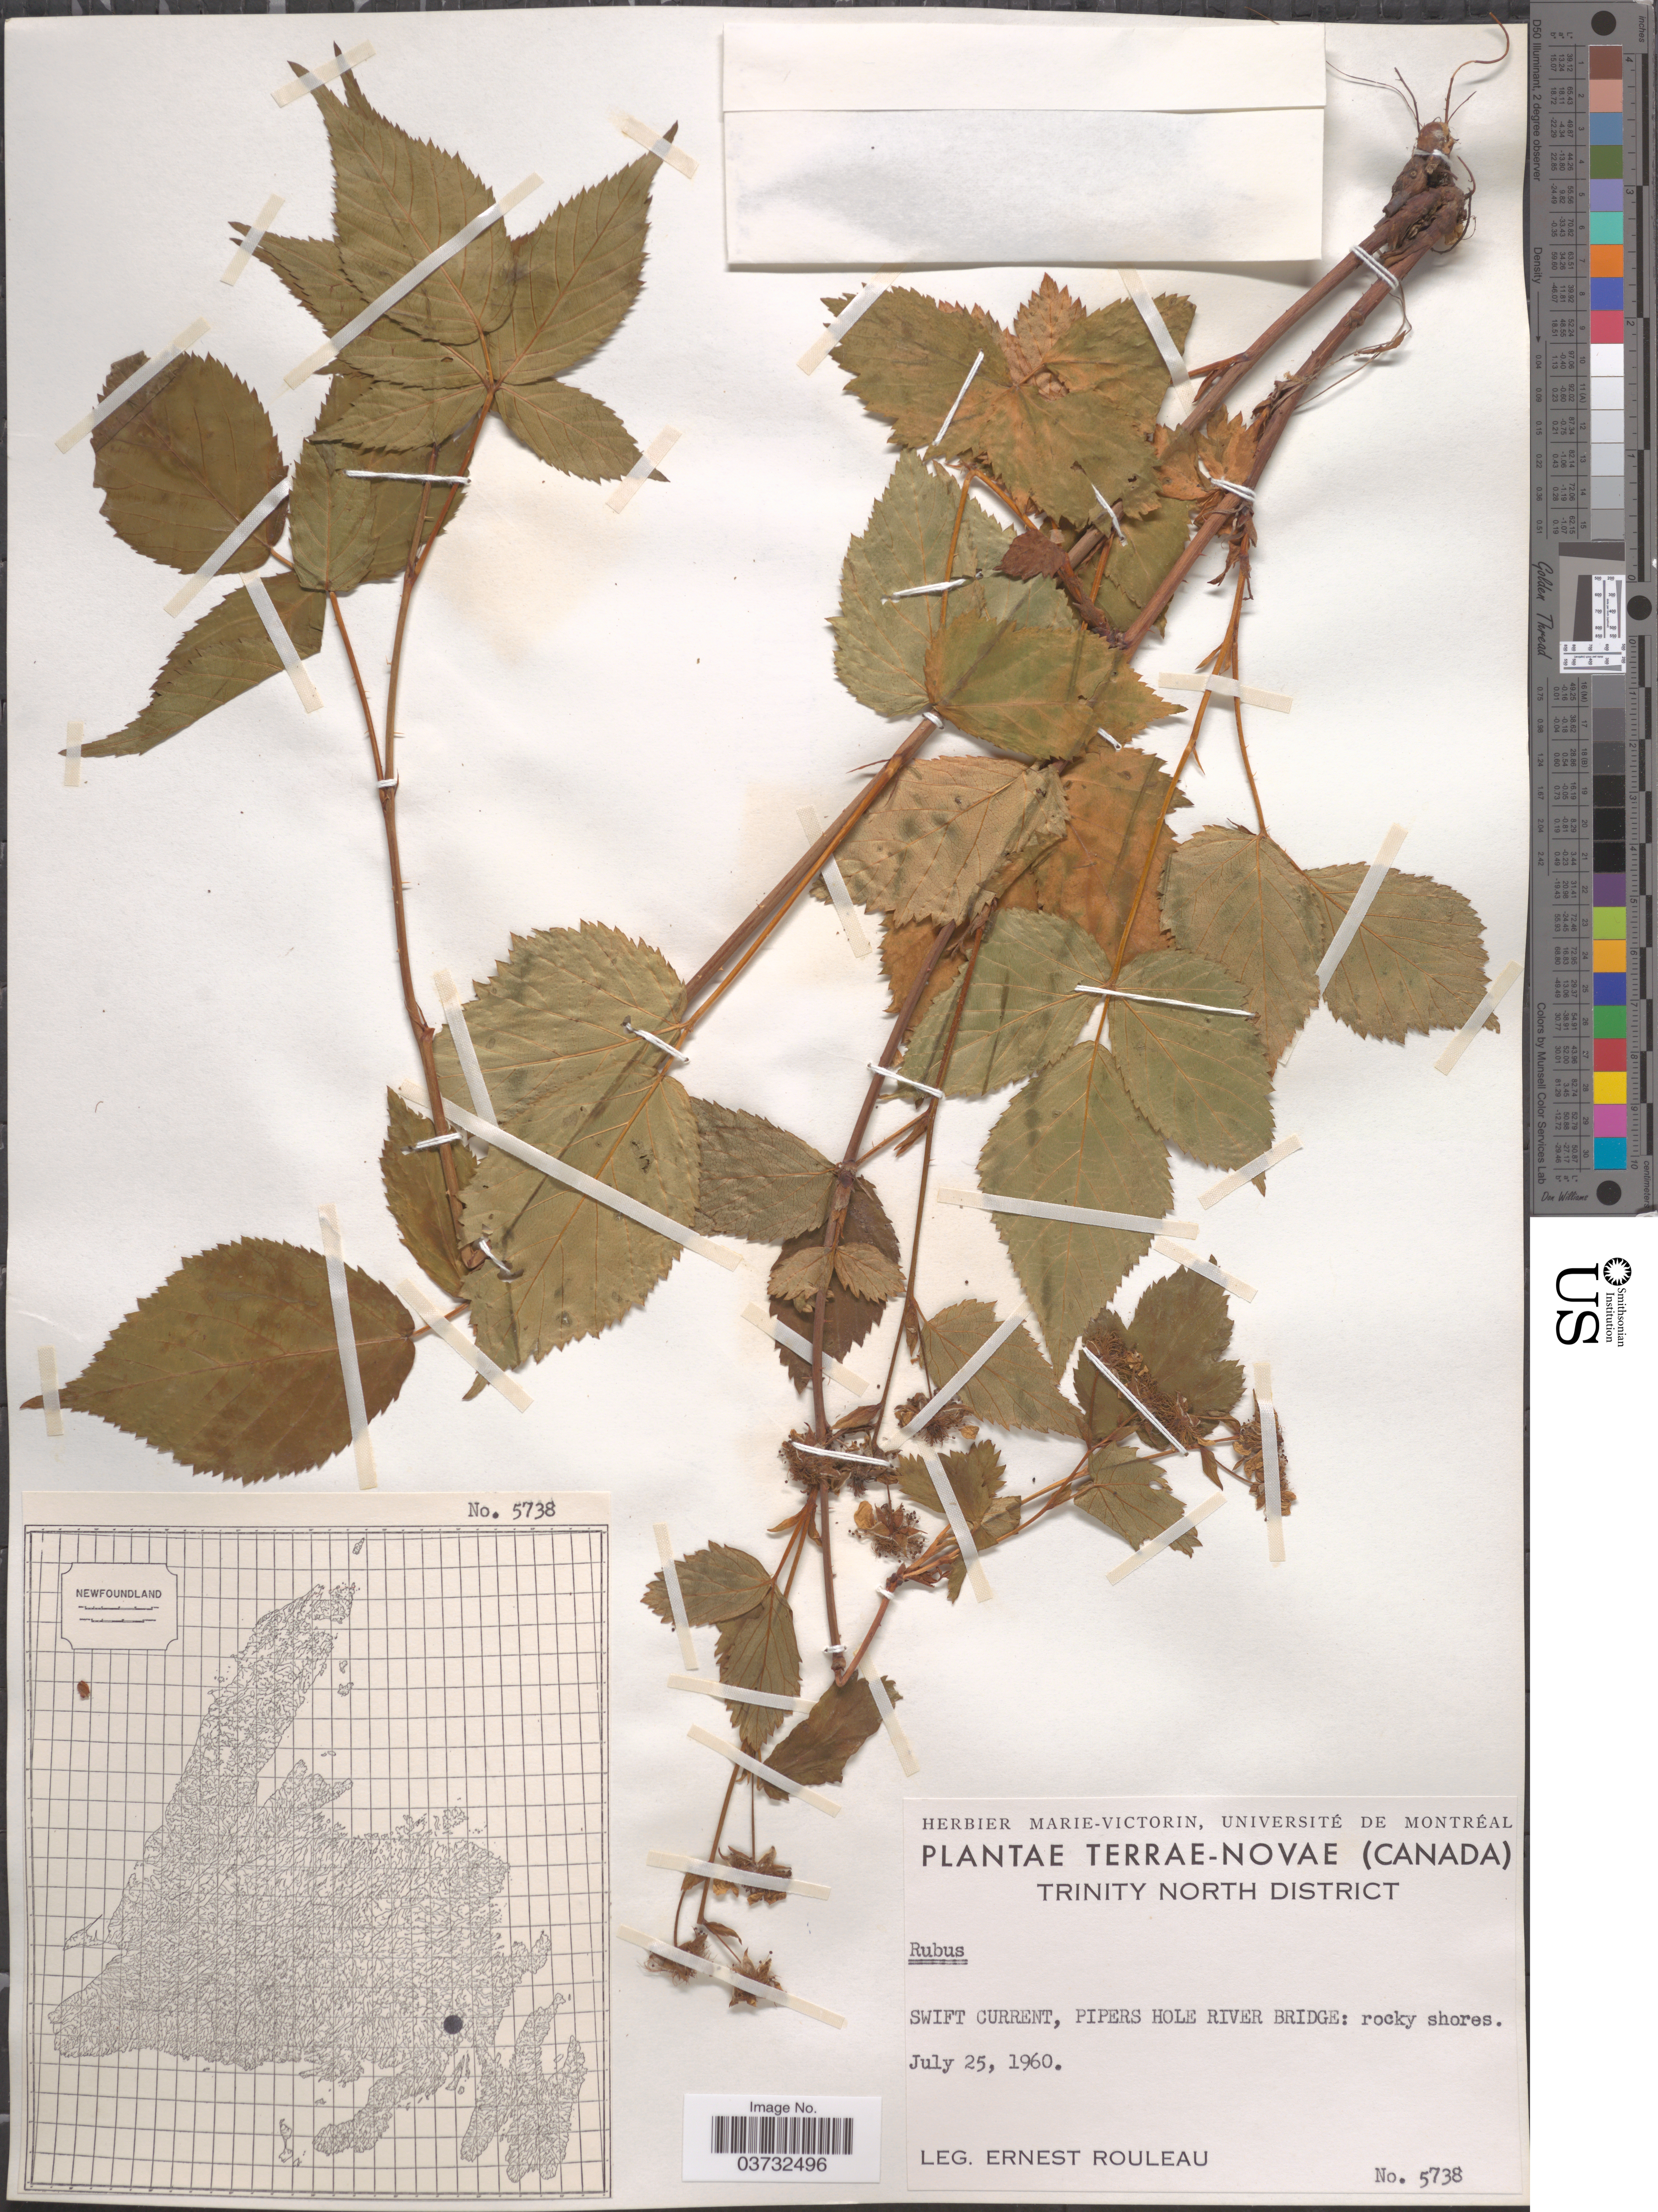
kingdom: Plantae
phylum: Tracheophyta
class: Magnoliopsida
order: Rosales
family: Rosaceae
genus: Rubus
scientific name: Rubus sp.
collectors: J. Rouleau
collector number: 5738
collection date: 1960-07-25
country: Canada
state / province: Newfoundland and Labrador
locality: Terrae-Novae. Trinity North District. Swift Current, Pipers Hole River Bridge.